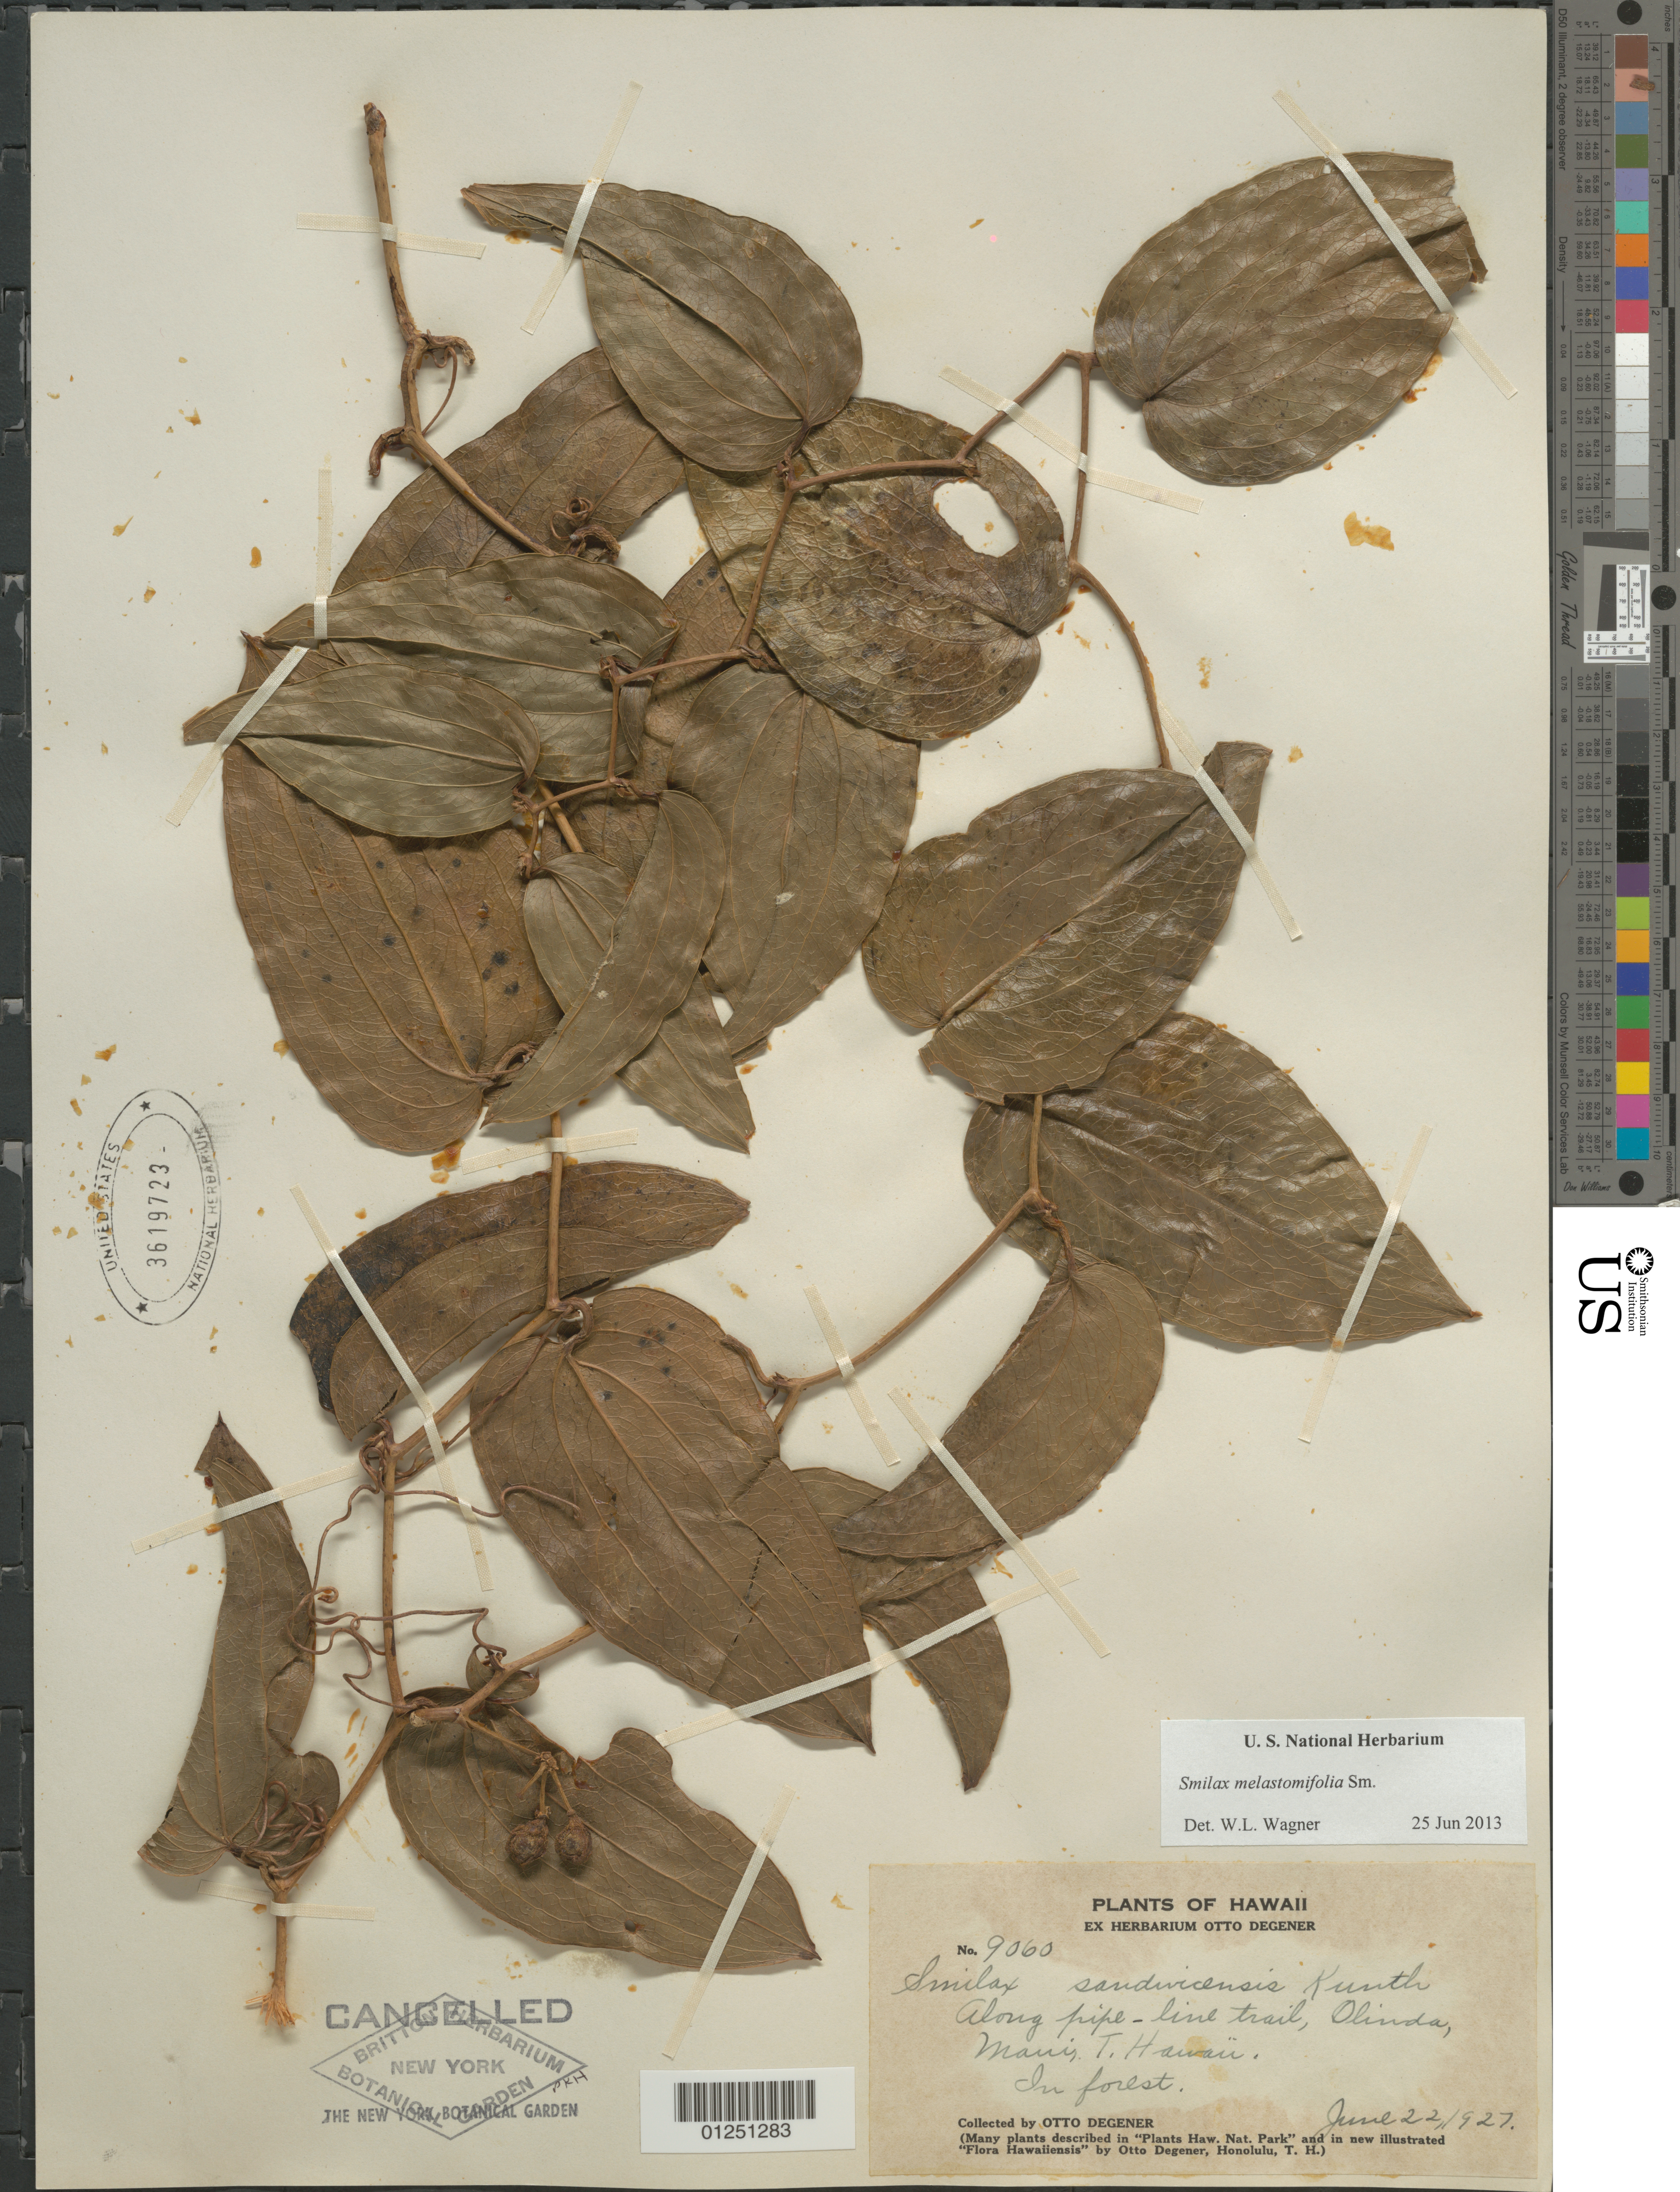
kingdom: Plantae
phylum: Tracheophyta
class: Liliopsida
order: Liliales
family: Smilacaceae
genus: Smilax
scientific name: Smilax melastomifolia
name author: Sm.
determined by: Wagner, W. L., (BOT), Smithsonian Institution - National Museum of Natural History (UNITED STATES)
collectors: O. Degener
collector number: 9060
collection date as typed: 22 Jun 1927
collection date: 1927-06-22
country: United States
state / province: Hawaii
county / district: Maui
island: Maui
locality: Along Pipe-Line Trail, Olinda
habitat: Forest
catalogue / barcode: US 3619723